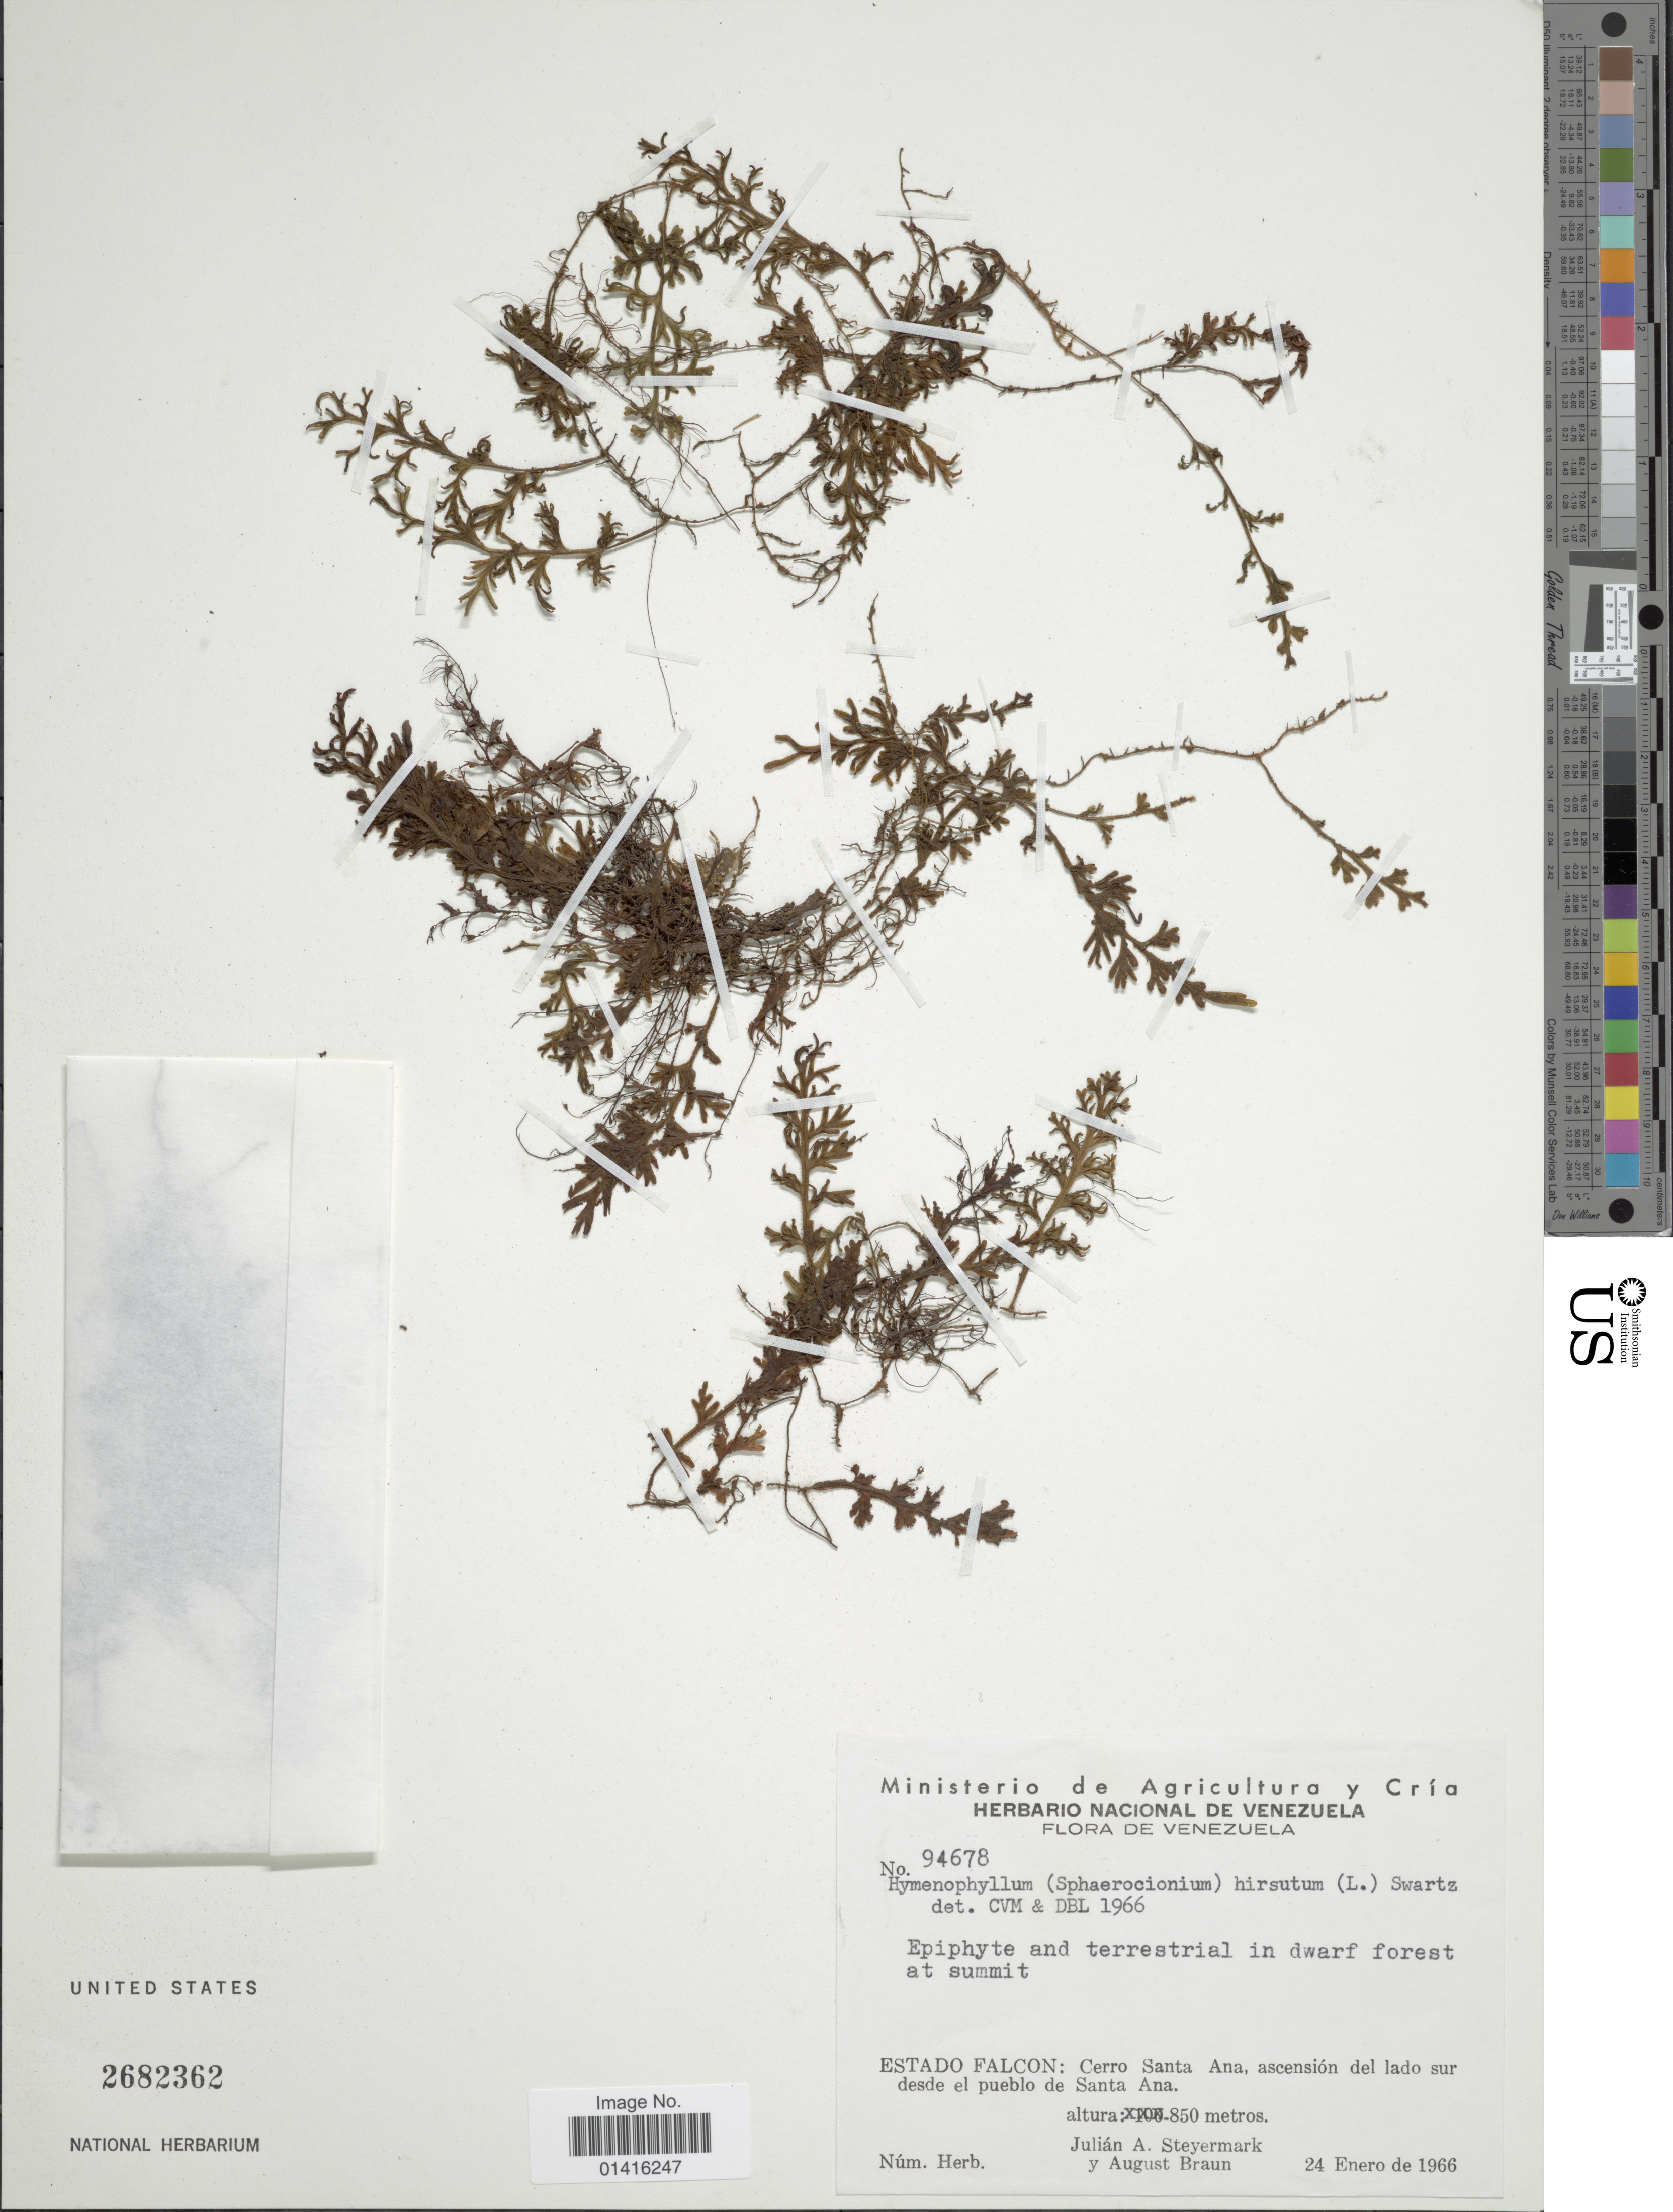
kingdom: Plantae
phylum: Tracheophyta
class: Polypodiopsida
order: Hymenophyllales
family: Hymenophyllaceae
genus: Hymenophyllum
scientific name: Hymenophyllum hirsutum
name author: (L.) Sw.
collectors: J. Steyermark & A. Braun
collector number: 94678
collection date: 1966-01-24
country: Venezuela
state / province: Falcón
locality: Cerro Santa Ana, ascensión del lado sur desde el pueblo de Santa Ana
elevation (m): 850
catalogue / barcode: US 2682362